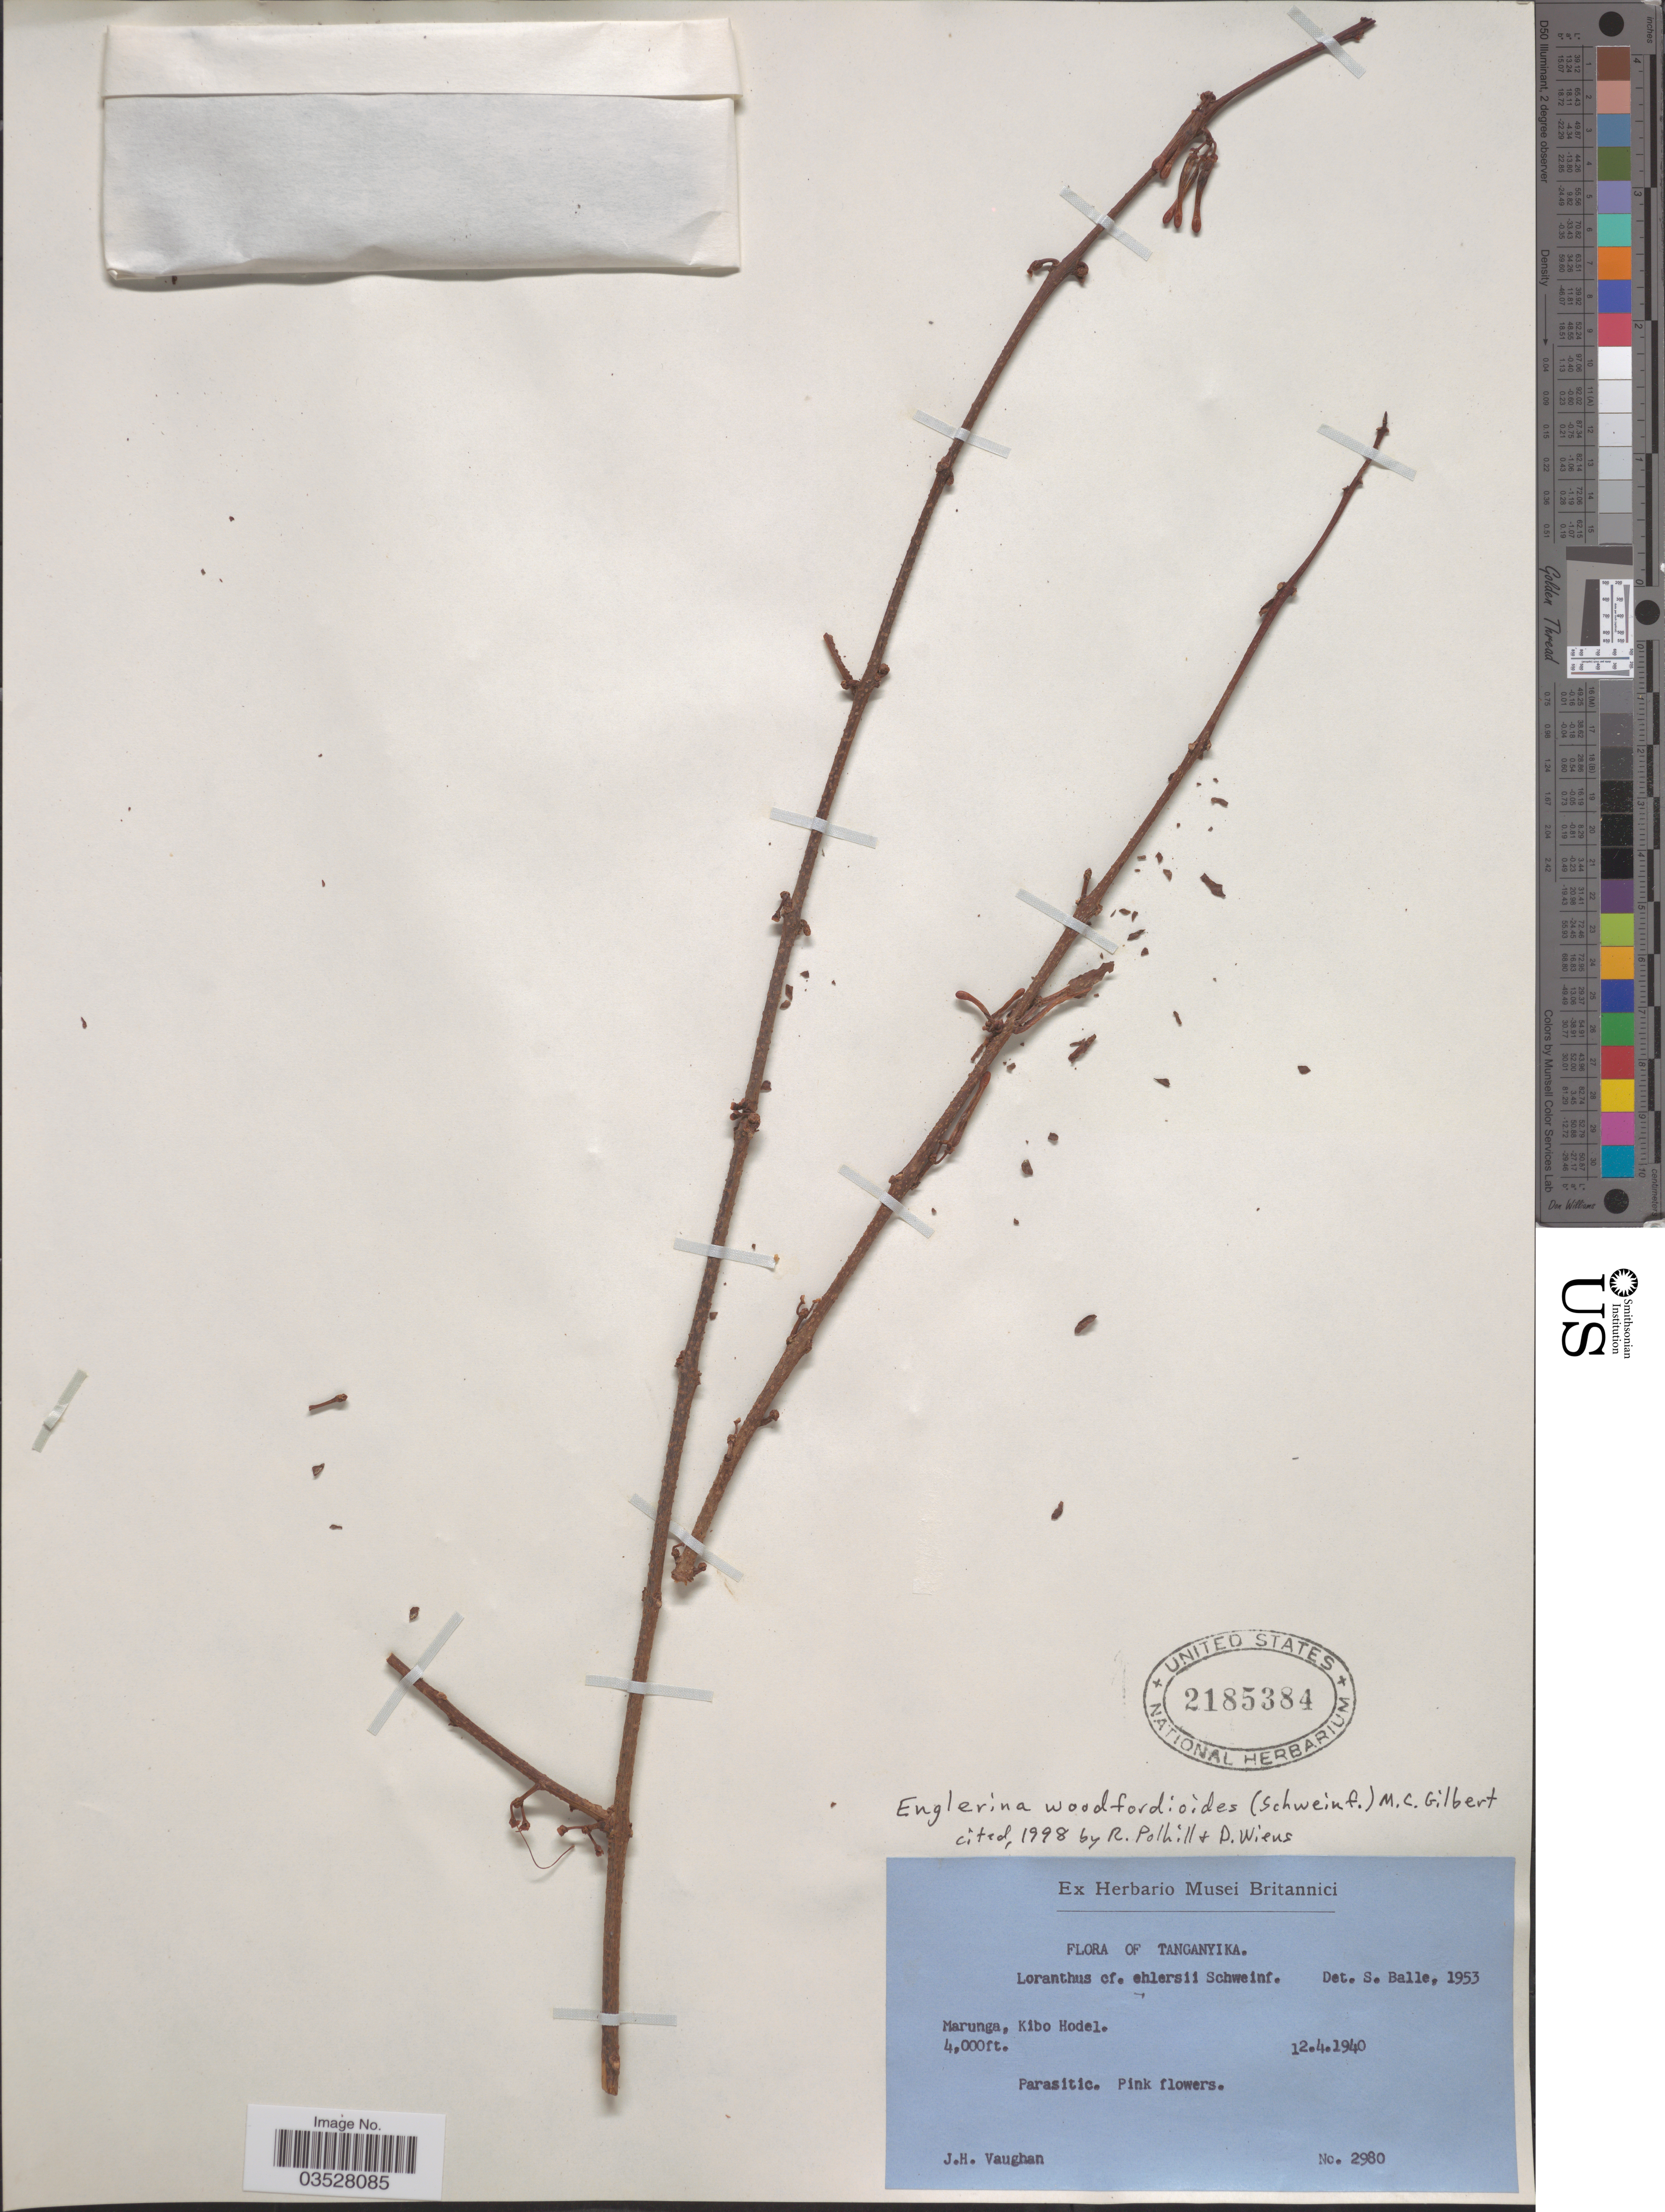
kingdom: Plantae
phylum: Tracheophyta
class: Magnoliopsida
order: Santalales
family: Loranthaceae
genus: Englerina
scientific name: Englerina woodfordioides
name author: Singler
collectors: J. Vaughan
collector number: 2980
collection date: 1940-04-12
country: Tanzania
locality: Tanganyika. Marunga, Kibo Hodel.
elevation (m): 1219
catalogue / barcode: US 2185384